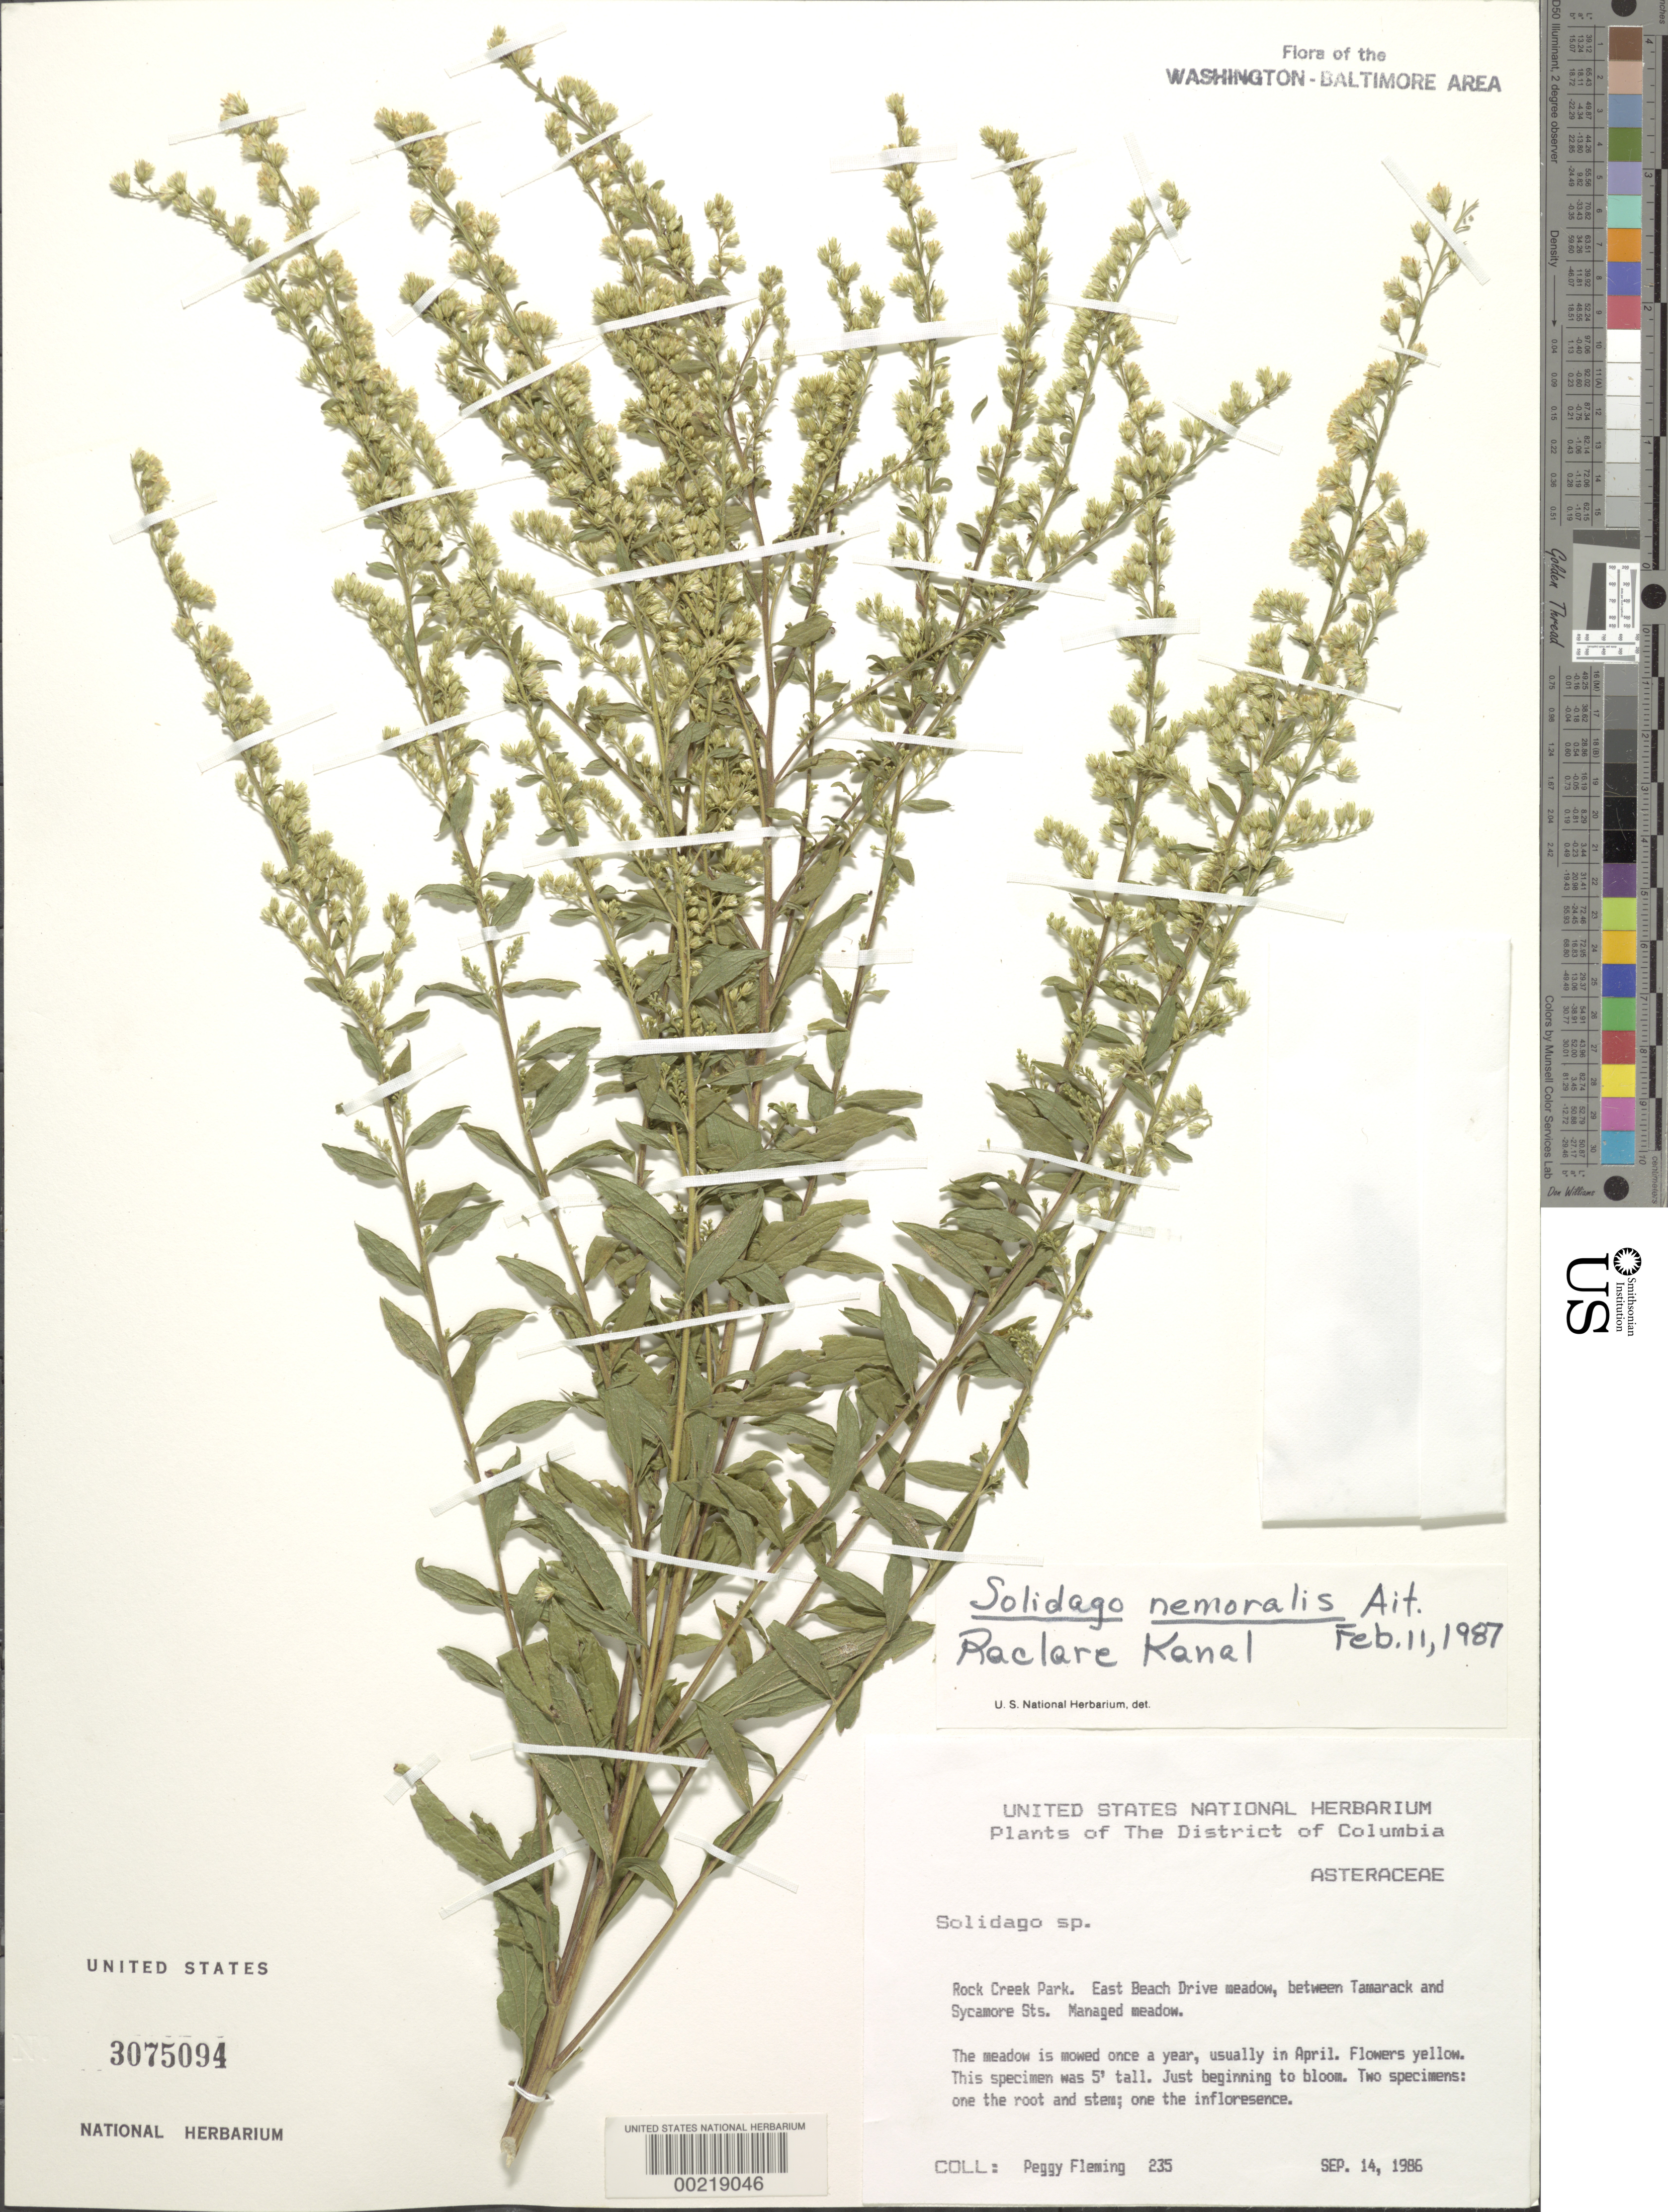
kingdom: Plantae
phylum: Tracheophyta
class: Magnoliopsida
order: Asterales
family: Asteraceae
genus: Solidago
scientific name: Solidago nemoralis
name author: Aiton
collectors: P. Fleming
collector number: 235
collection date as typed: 14 Sep 1986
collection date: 1986-09-14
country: United States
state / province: District of Columbia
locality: Rock Creek Park, east Beach Drive meadow, between Tamarack and Sycamore Sts Rock Creek Park & vicinity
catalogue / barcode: US 3075094